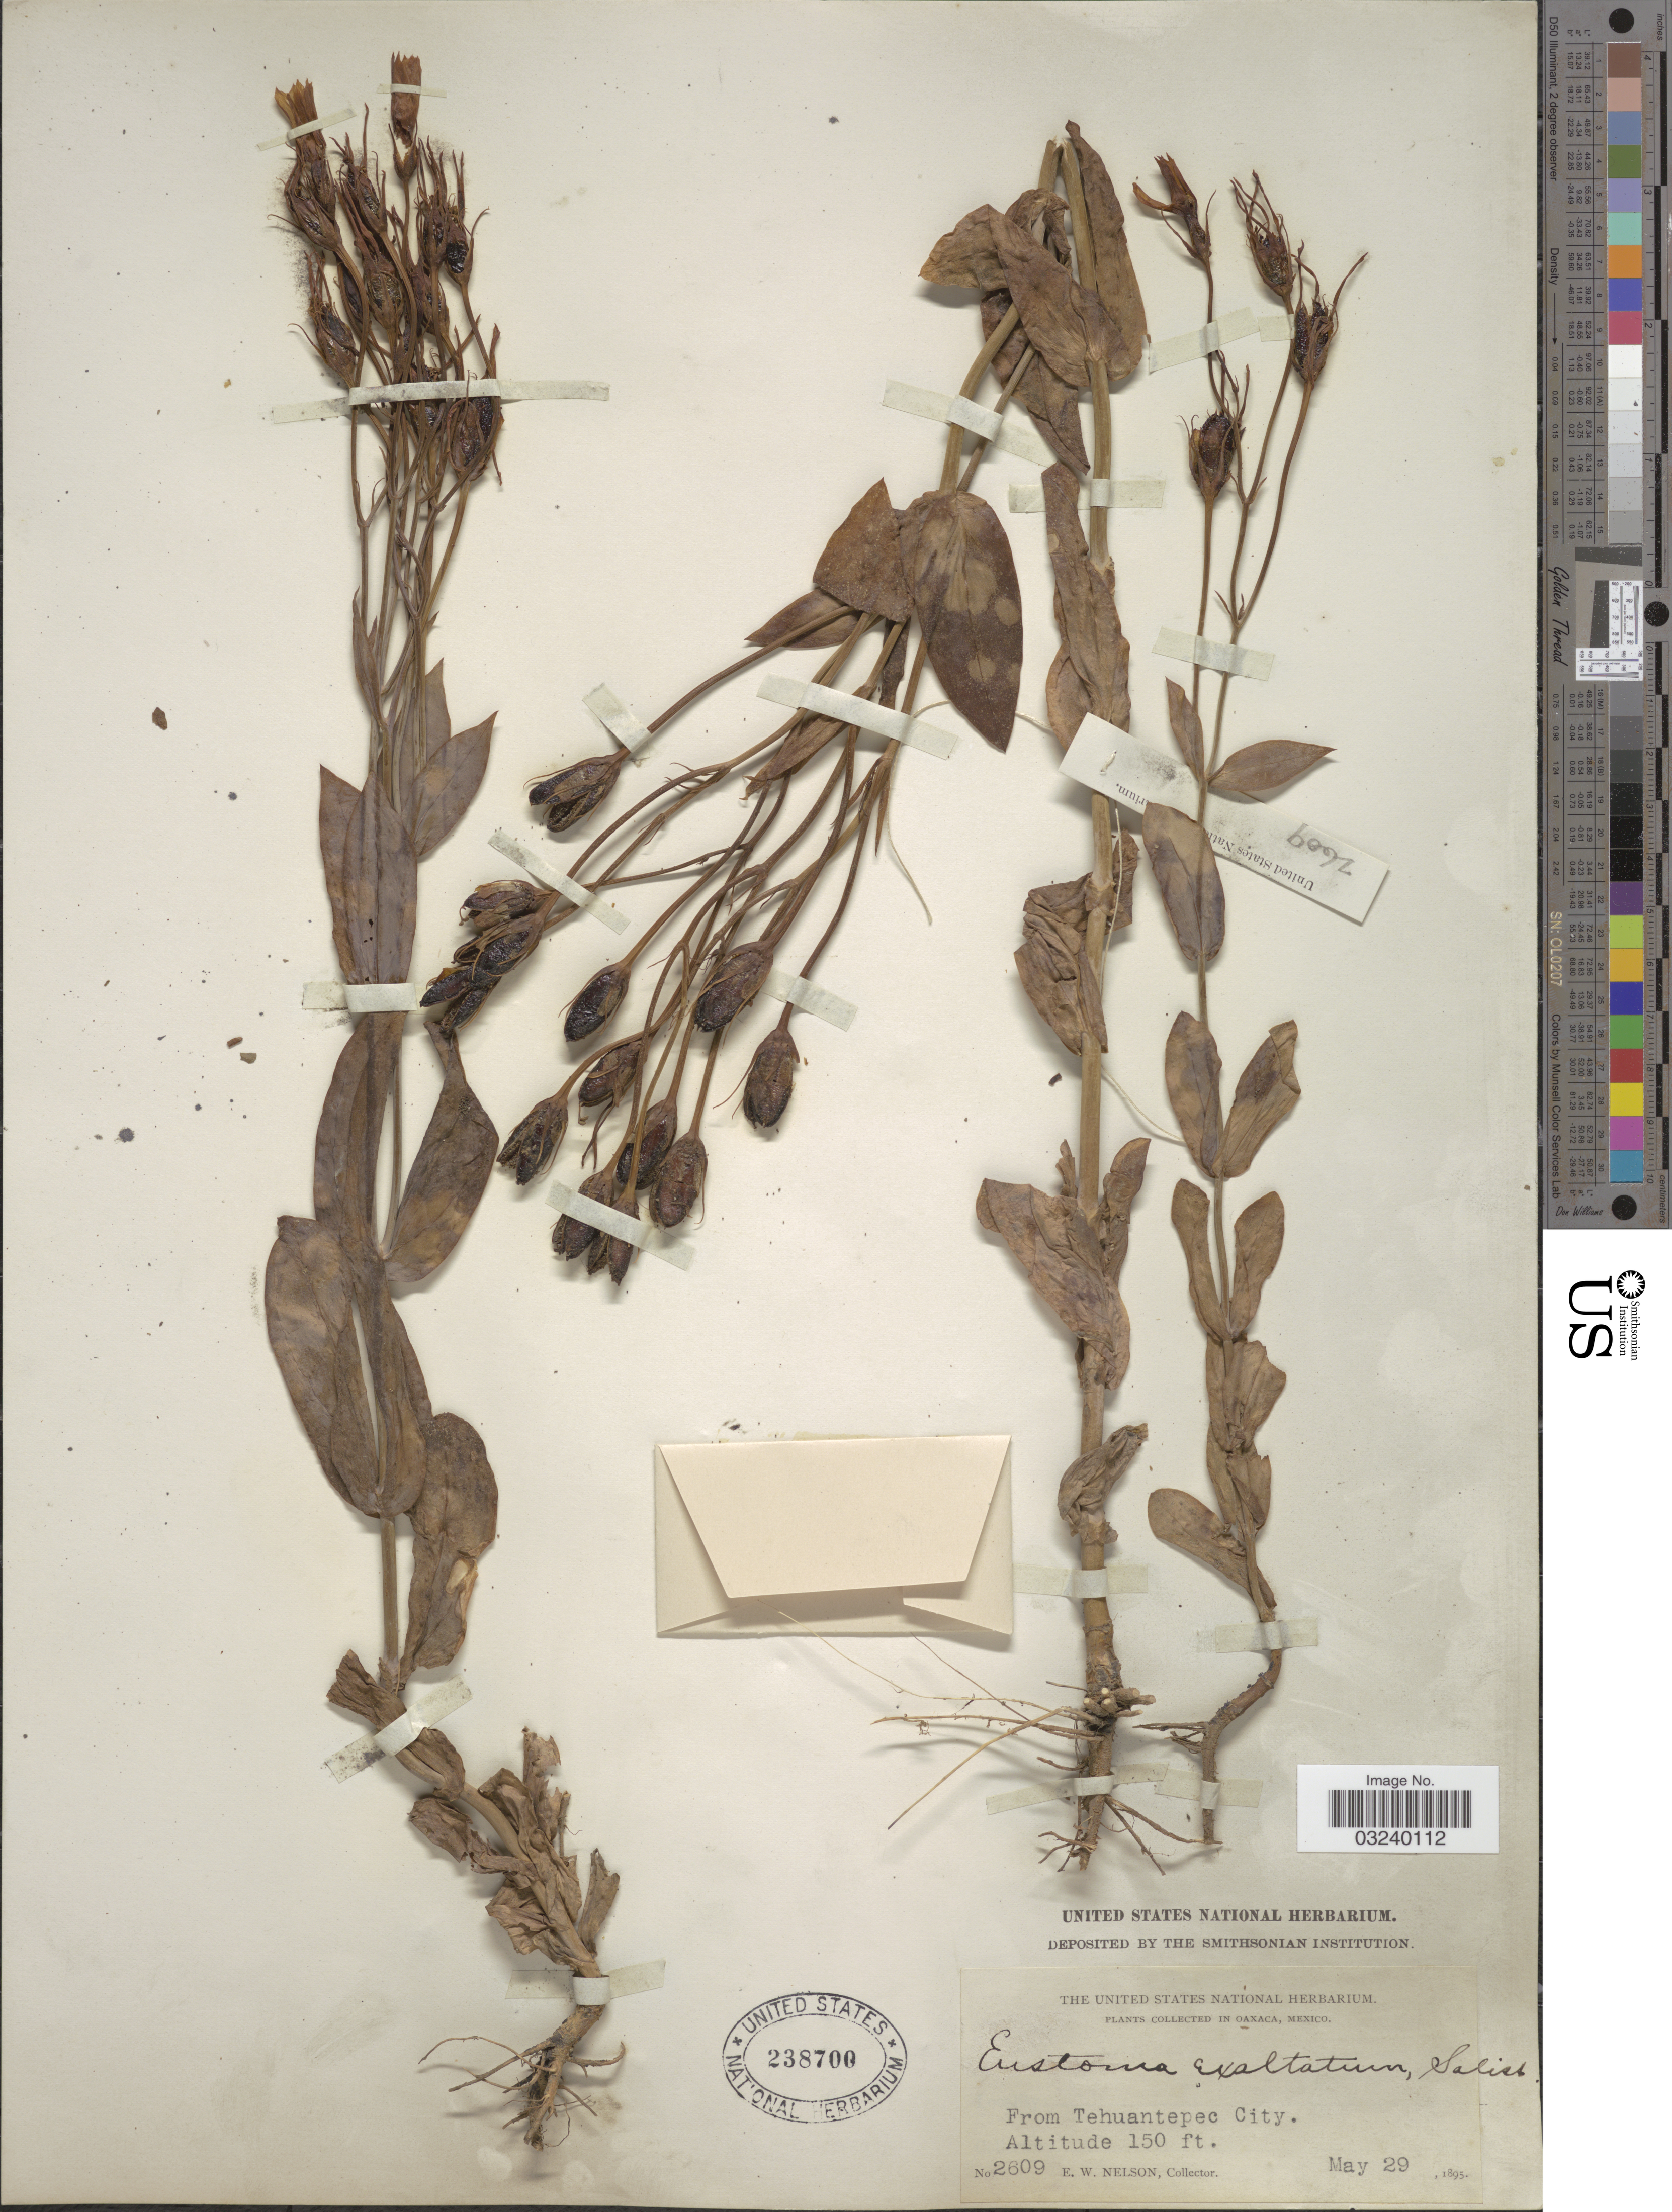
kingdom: Plantae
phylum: Tracheophyta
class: Magnoliopsida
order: Gentianales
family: Gentianaceae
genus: Eustoma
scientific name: Eustoma exaltatum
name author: (L.) Salisb. ex Don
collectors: E. W. Nelson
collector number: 2609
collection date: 1895-05-29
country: Mexico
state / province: Oaxaca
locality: From Tehuantepec City.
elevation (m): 46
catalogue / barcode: US 238700